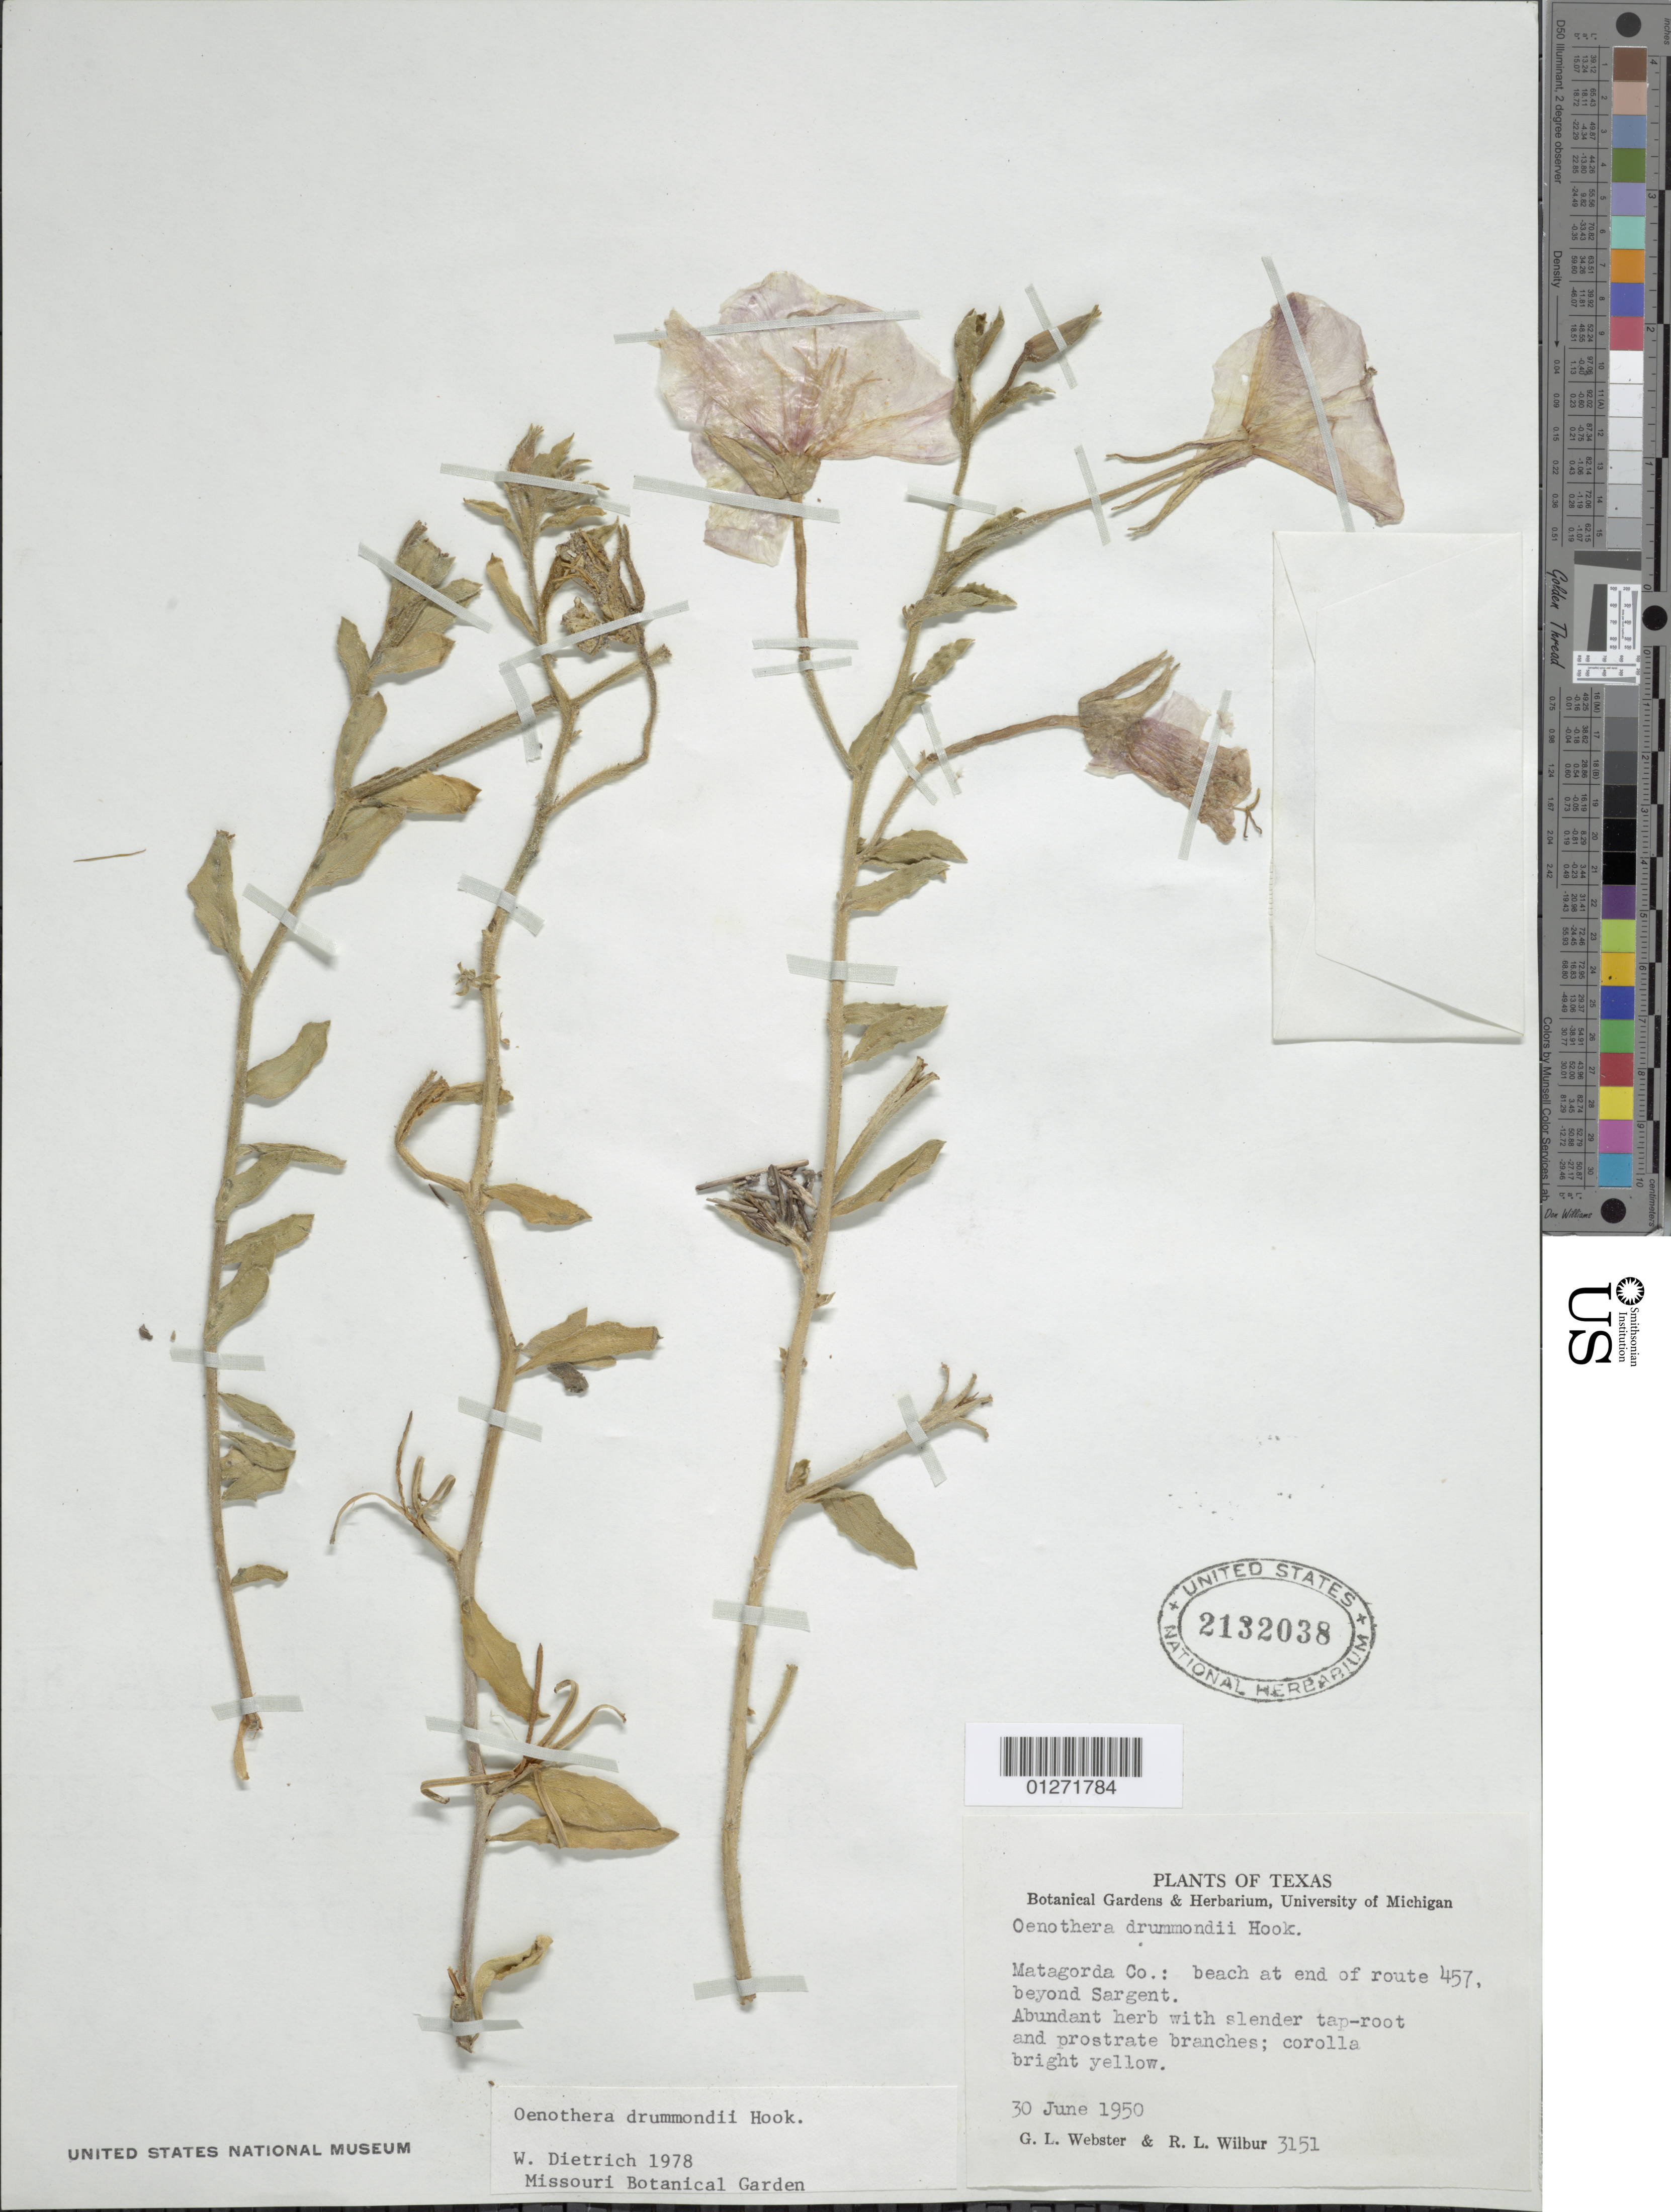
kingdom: Plantae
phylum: Tracheophyta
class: Magnoliopsida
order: Myrtales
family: Onagraceae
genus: Oenothera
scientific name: Oenothera drummondii subsp. drummondii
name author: Hook.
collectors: G. L. Webster & R. L. Wilbur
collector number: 3151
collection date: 1950-06-30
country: United States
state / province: Texas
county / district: Matagorda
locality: Beach at end of route 457, beyond Sargent.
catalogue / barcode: US 2132038